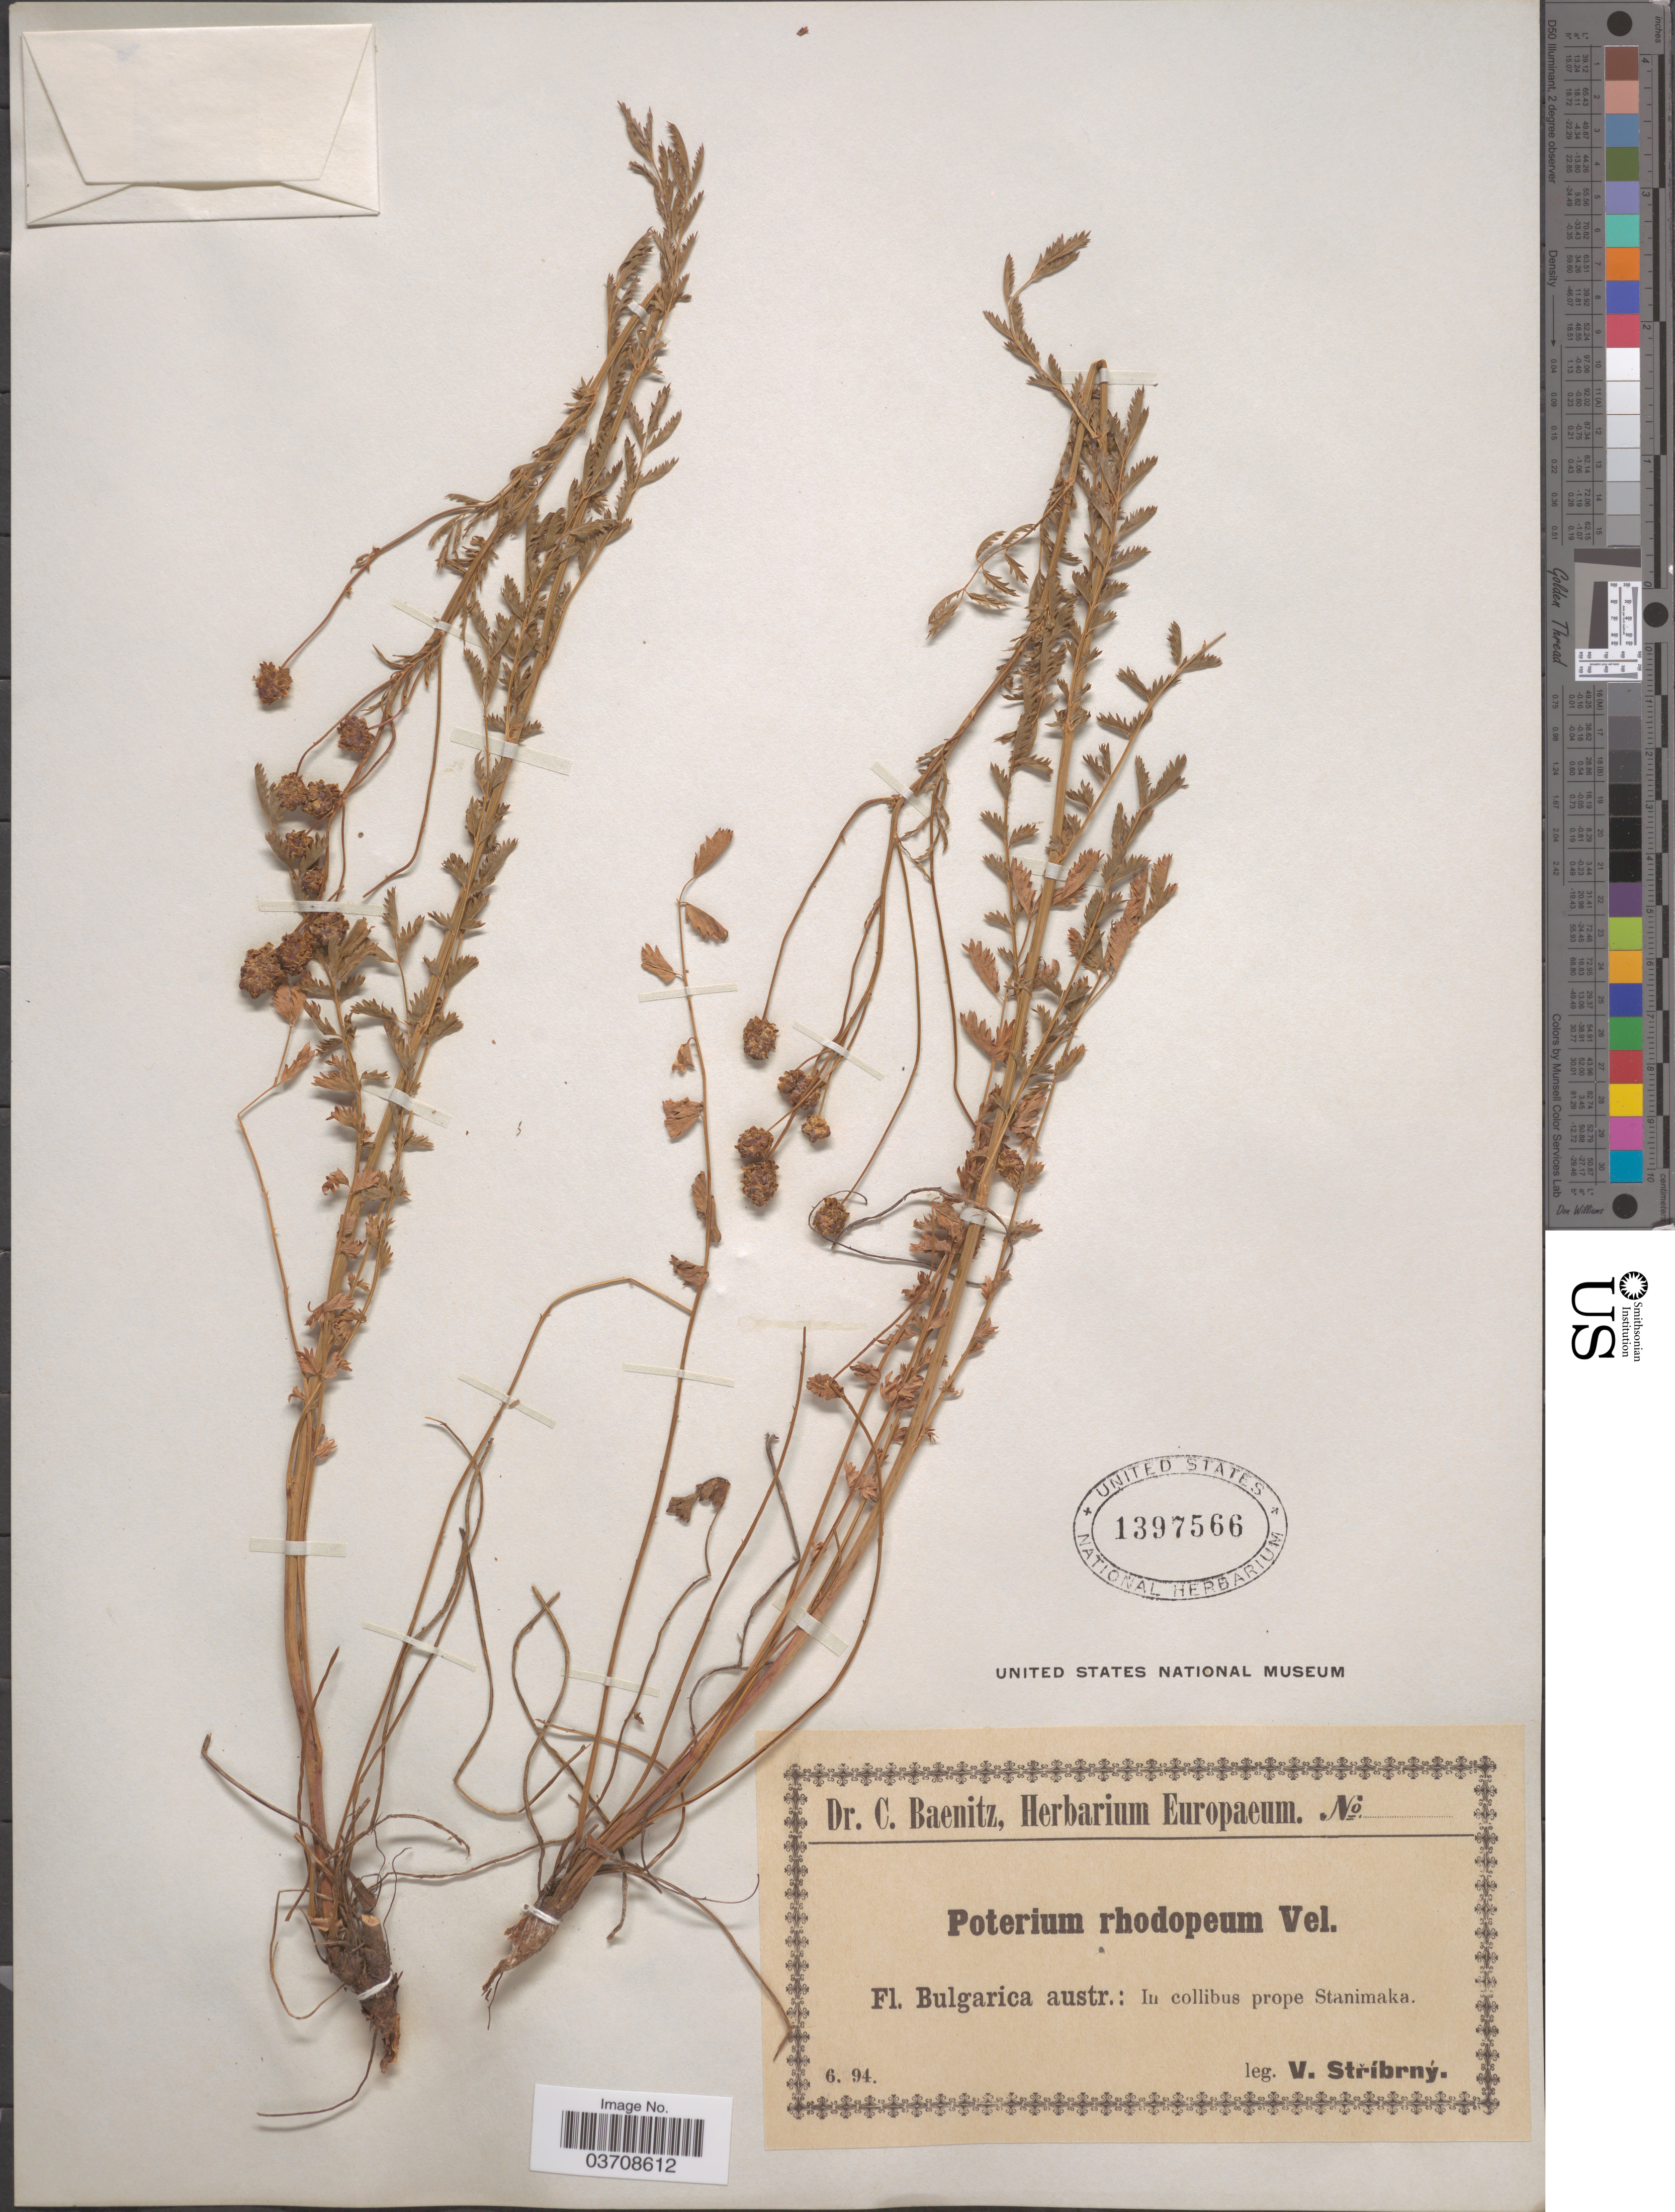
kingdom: Plantae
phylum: Tracheophyta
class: Magnoliopsida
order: Rosales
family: Rosaceae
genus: Sanguisorba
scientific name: Sanguisorba minor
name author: Scop.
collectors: V. Stribrny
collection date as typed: Transcribed d/m/y: /6/94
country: Bulgaria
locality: Bulgarica austr.: In collibus prope Stanimaka.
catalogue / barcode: US 1397566